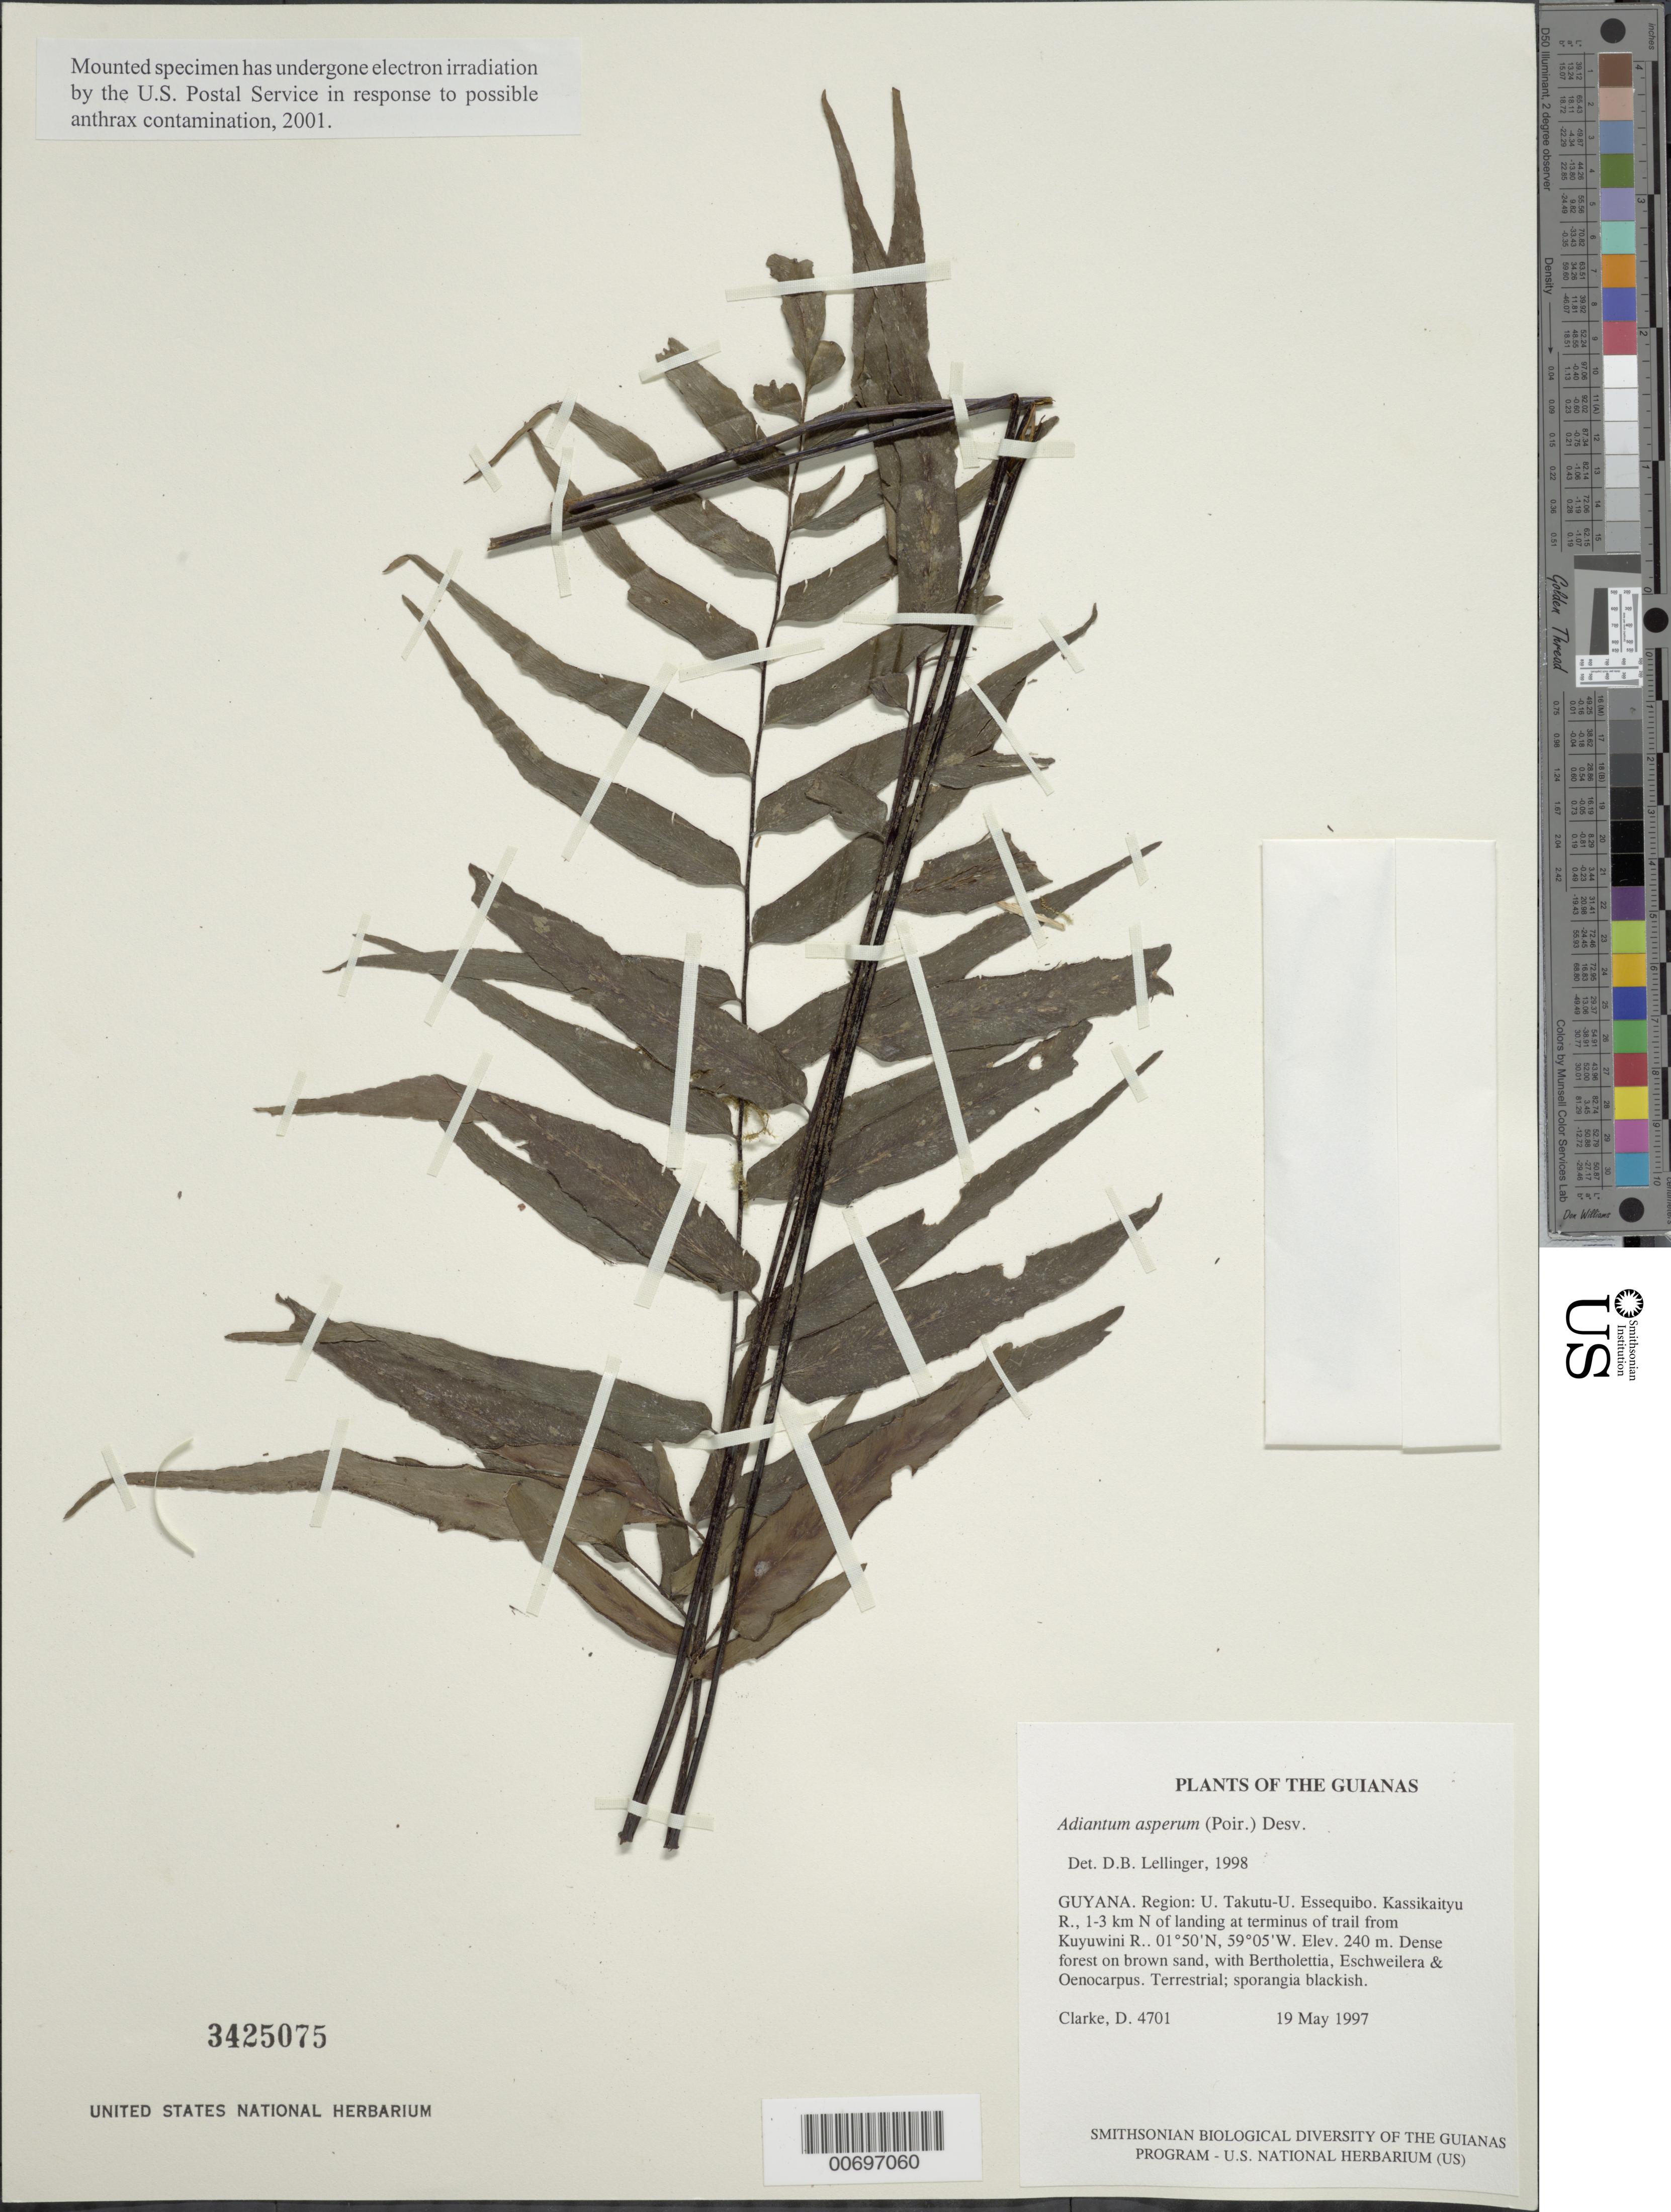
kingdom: Plantae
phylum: Tracheophyta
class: Polypodiopsida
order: Polypodiales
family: Pteridaceae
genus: Adiantum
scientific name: Adiantum dolosum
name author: Kunze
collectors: H. D. Clarke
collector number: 4701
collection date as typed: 19 May 1997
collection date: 1997-05-19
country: Guyana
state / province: U. Takutu-U. Essequibo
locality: Kassikaityu R., 1-3 km N of landing at terminus of trail from Kuyuwini R.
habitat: Dense forest on brown sand, with Bertholettia, Eschweilera & Oenocarpus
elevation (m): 240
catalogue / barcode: US 3425075